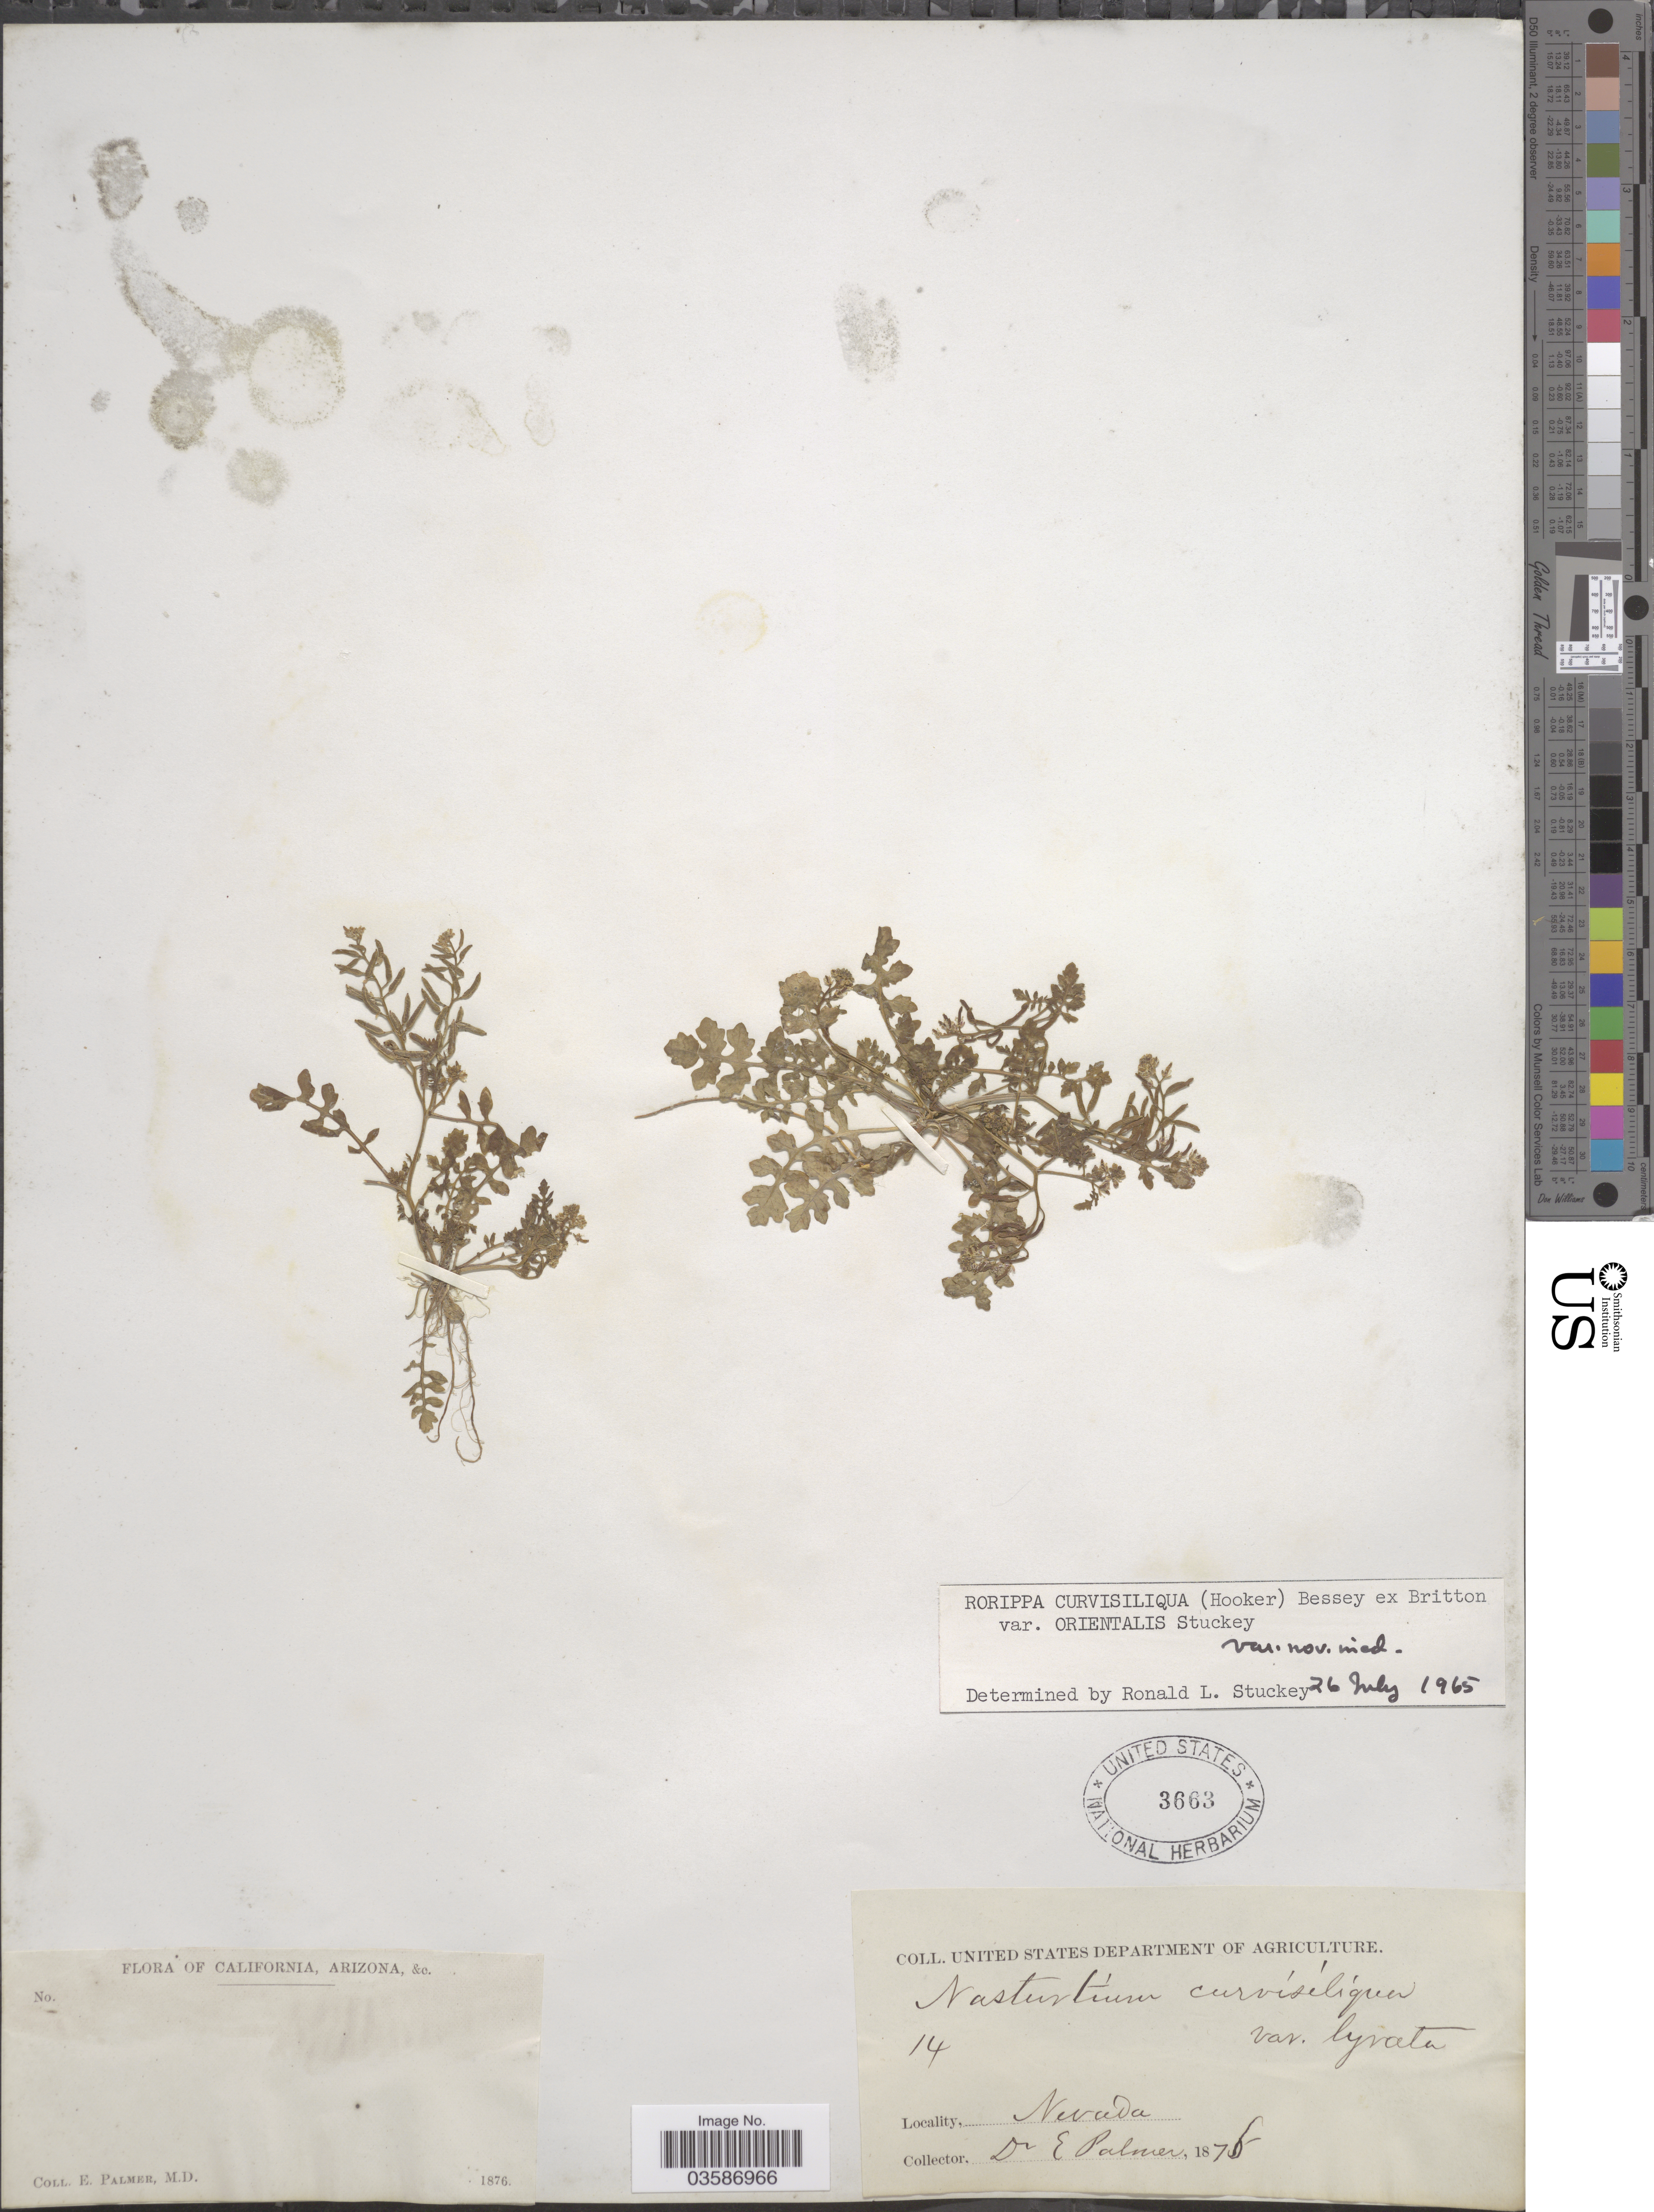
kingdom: Plantae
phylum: Tracheophyta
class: Magnoliopsida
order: Brassicales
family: Brassicaceae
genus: Rorippa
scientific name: Rorippa curvisiliqua var. orientalis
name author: Stuckey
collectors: E. Palmer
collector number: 14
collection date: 1876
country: United States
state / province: Nevada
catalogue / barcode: US 3663